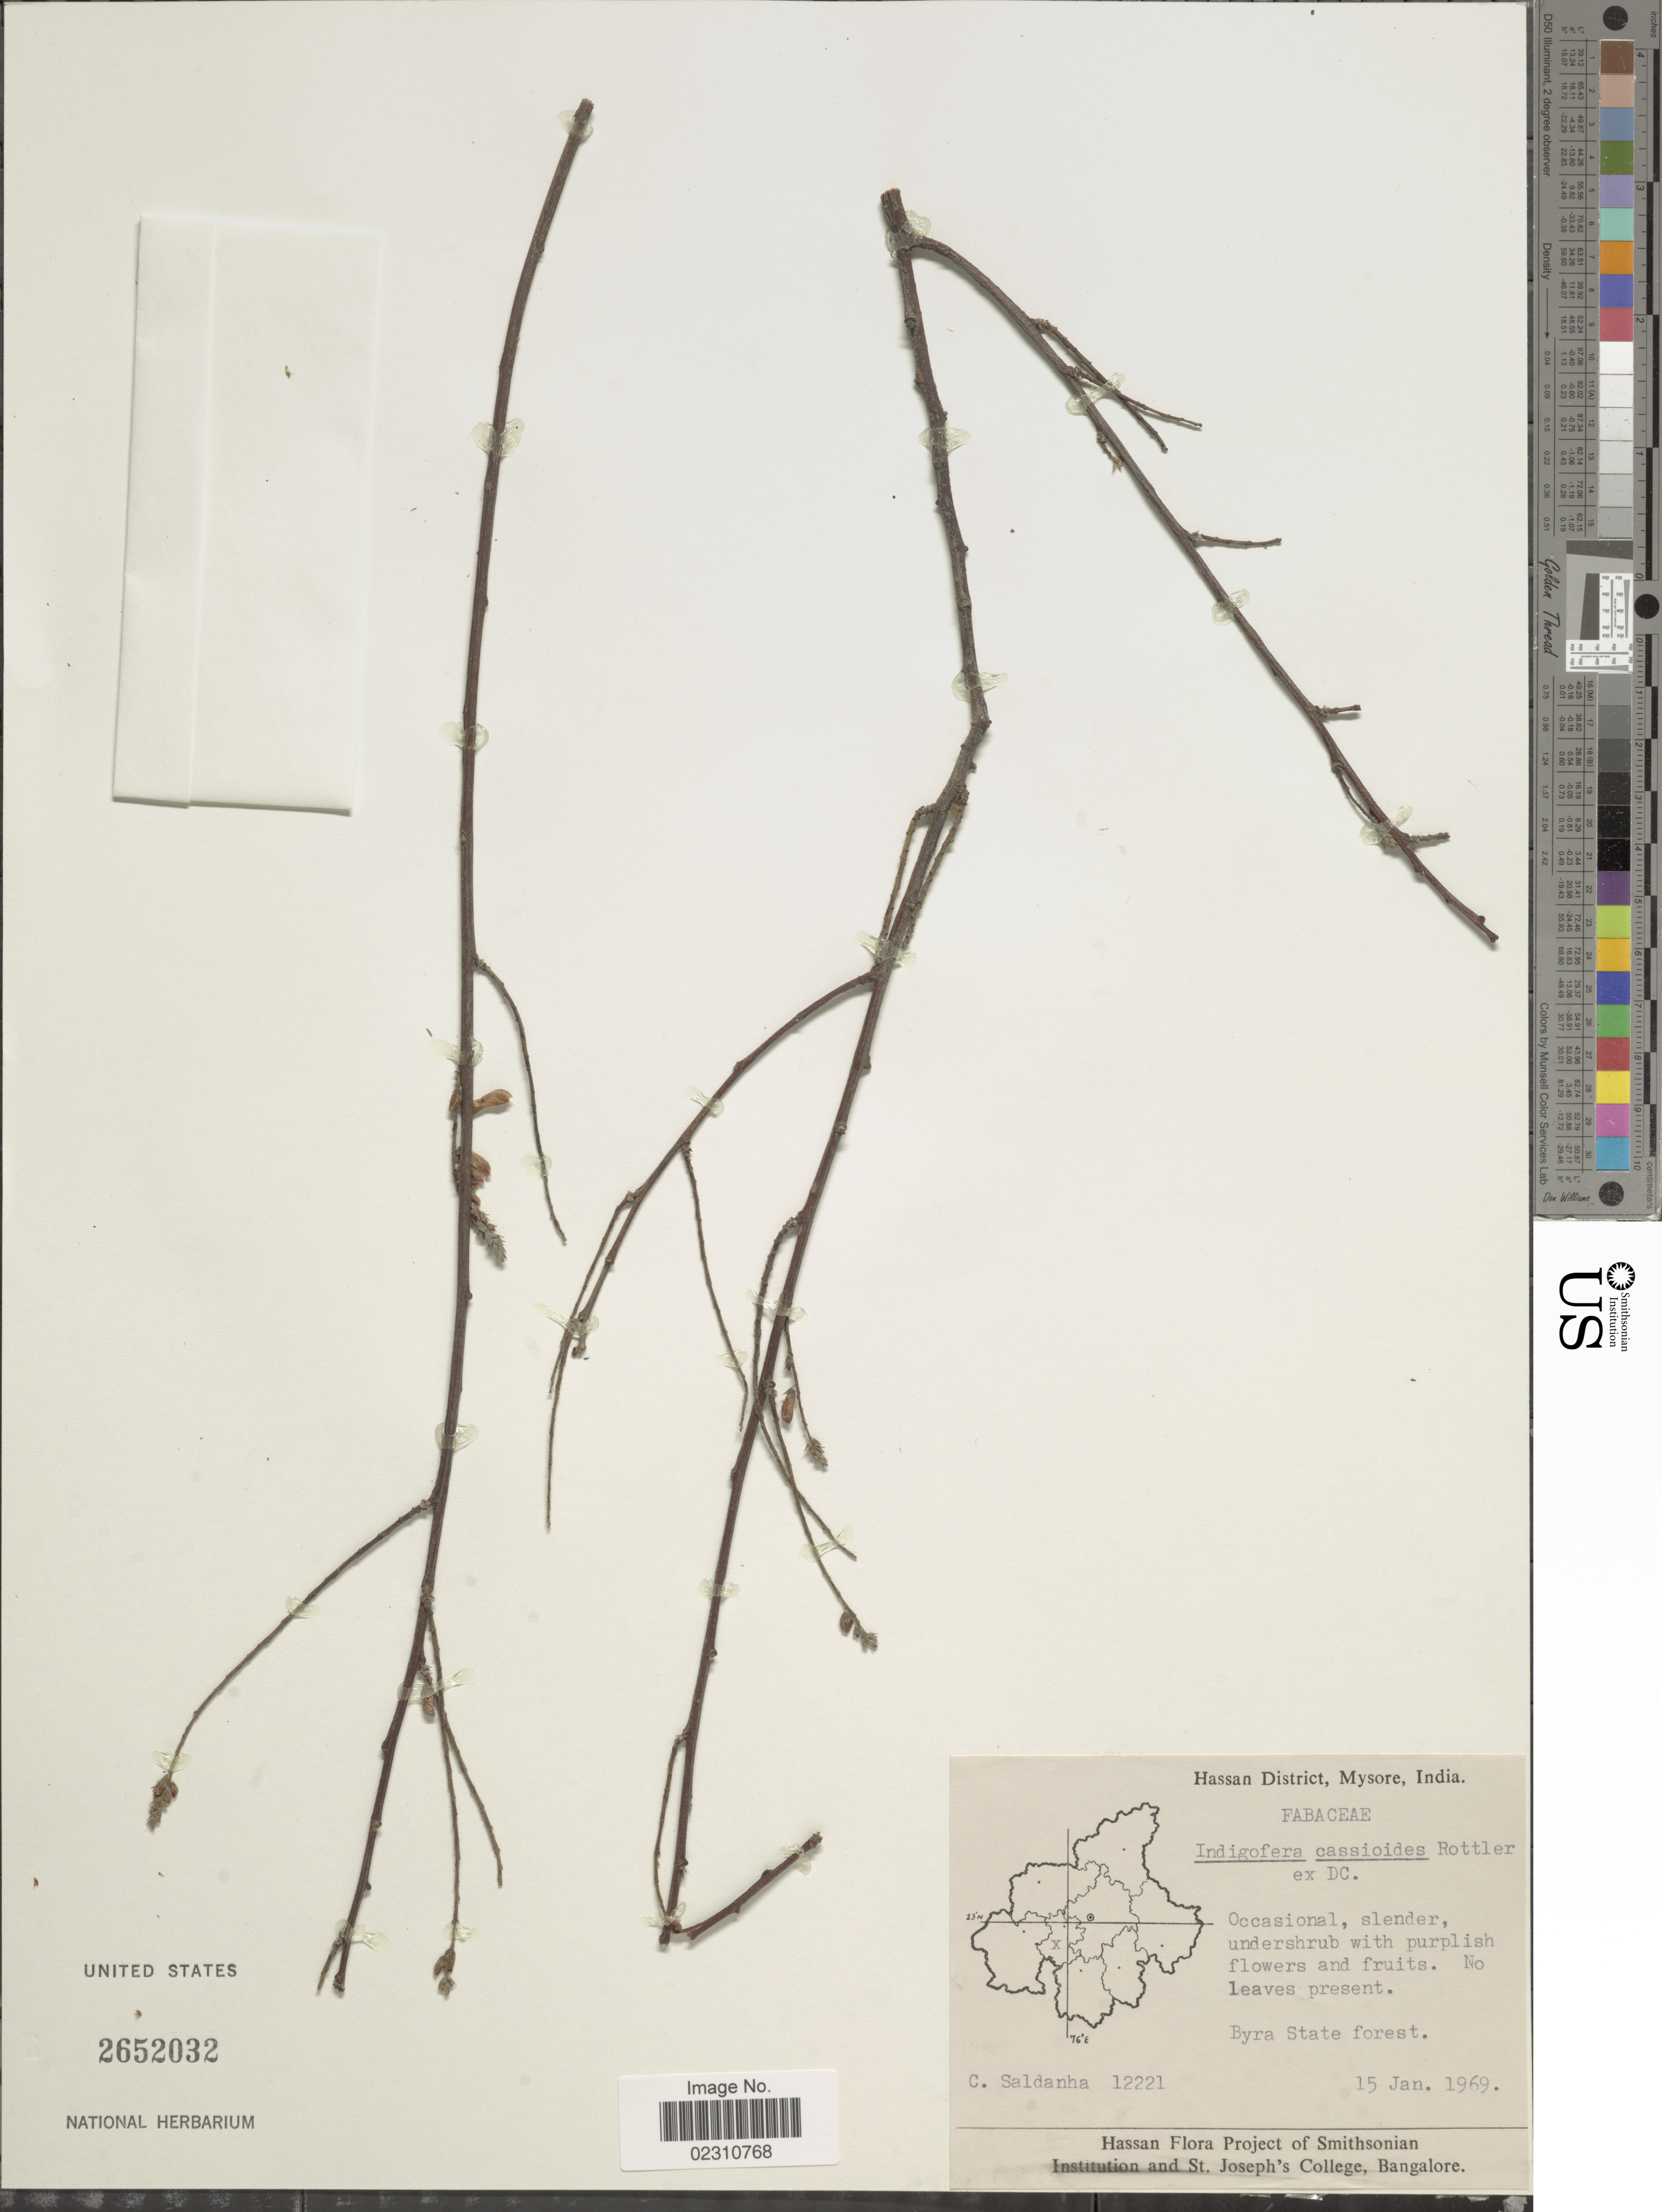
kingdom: Plantae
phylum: Tracheophyta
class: Magnoliopsida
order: Fabales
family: Fabaceae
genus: Indigofera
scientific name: Indigofera cassioides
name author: Röttler ex DC.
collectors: C. Saldanha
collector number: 12221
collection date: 1969-01-15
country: India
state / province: Karnataka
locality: Hassan District, Mysore, India. Byra State forest.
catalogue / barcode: US 2652032